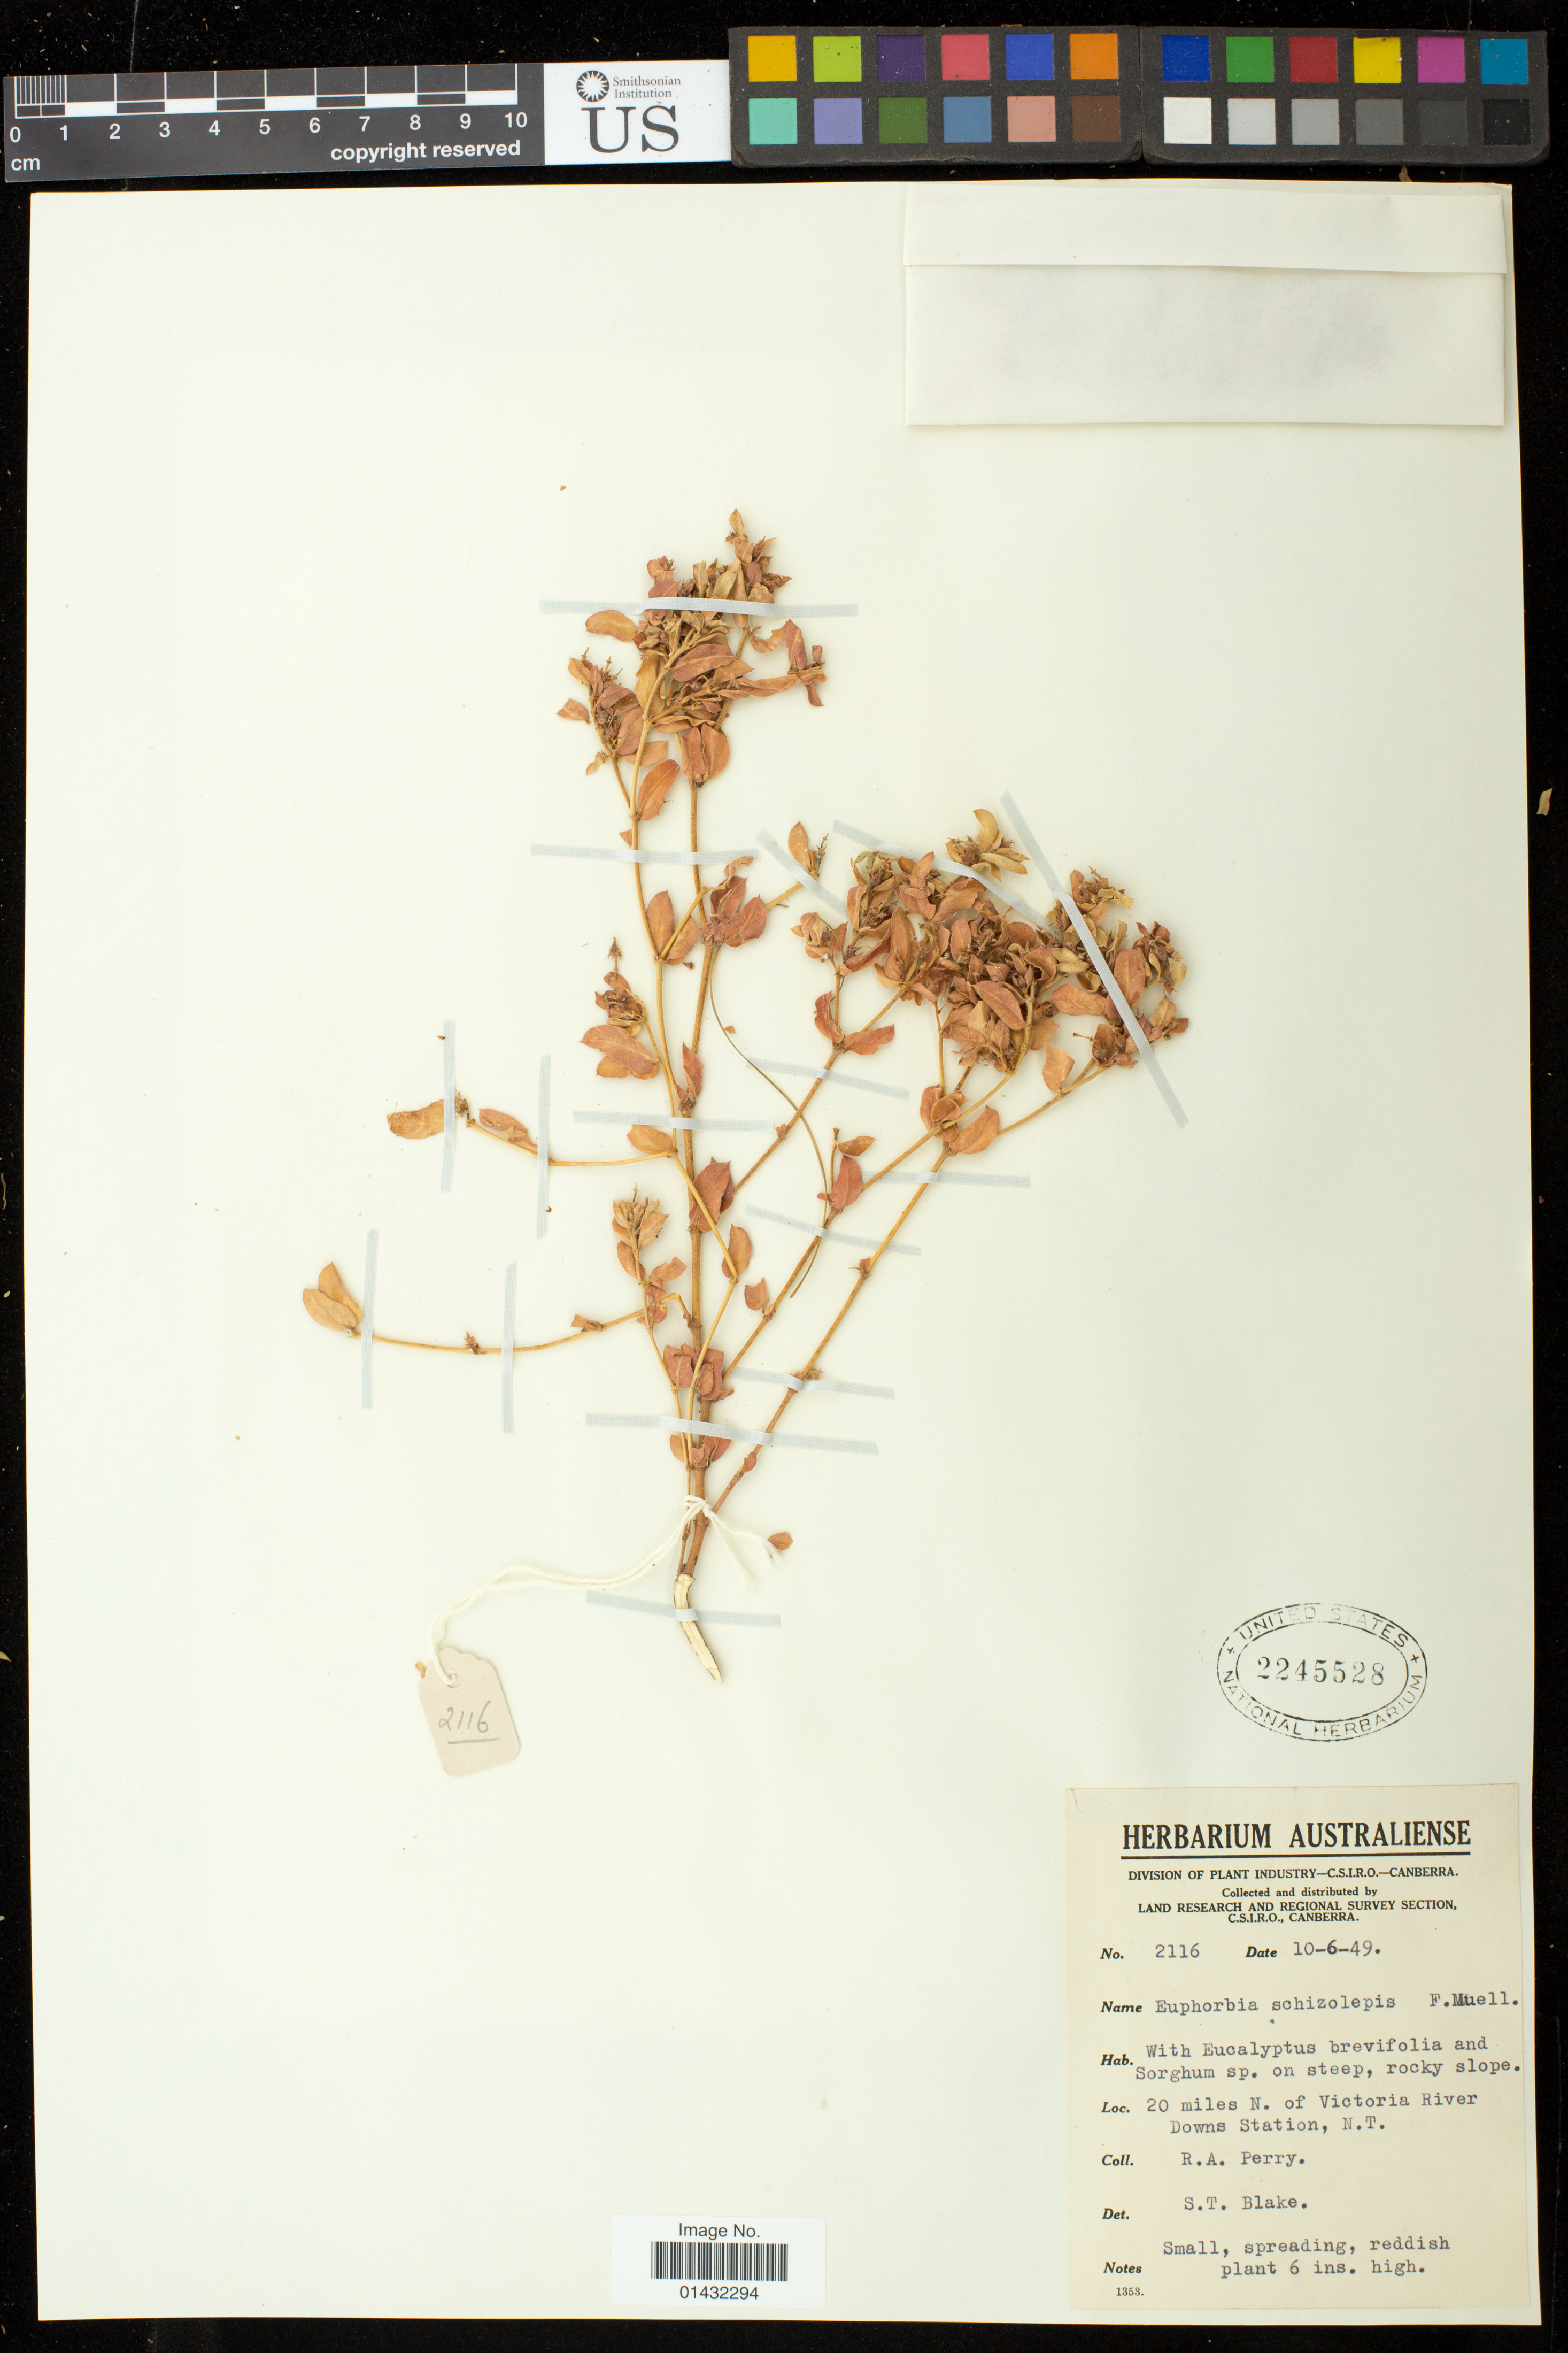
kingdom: Plantae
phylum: Tracheophyta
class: Magnoliopsida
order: Malpighiales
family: Euphorbiaceae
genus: Euphorbia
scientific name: Euphorbia schizolepis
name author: Boiss.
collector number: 2116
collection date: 1949-06-10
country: Australia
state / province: Northern Territory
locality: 20 miles N. of Victoria River Downs Station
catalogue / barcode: US 2245528